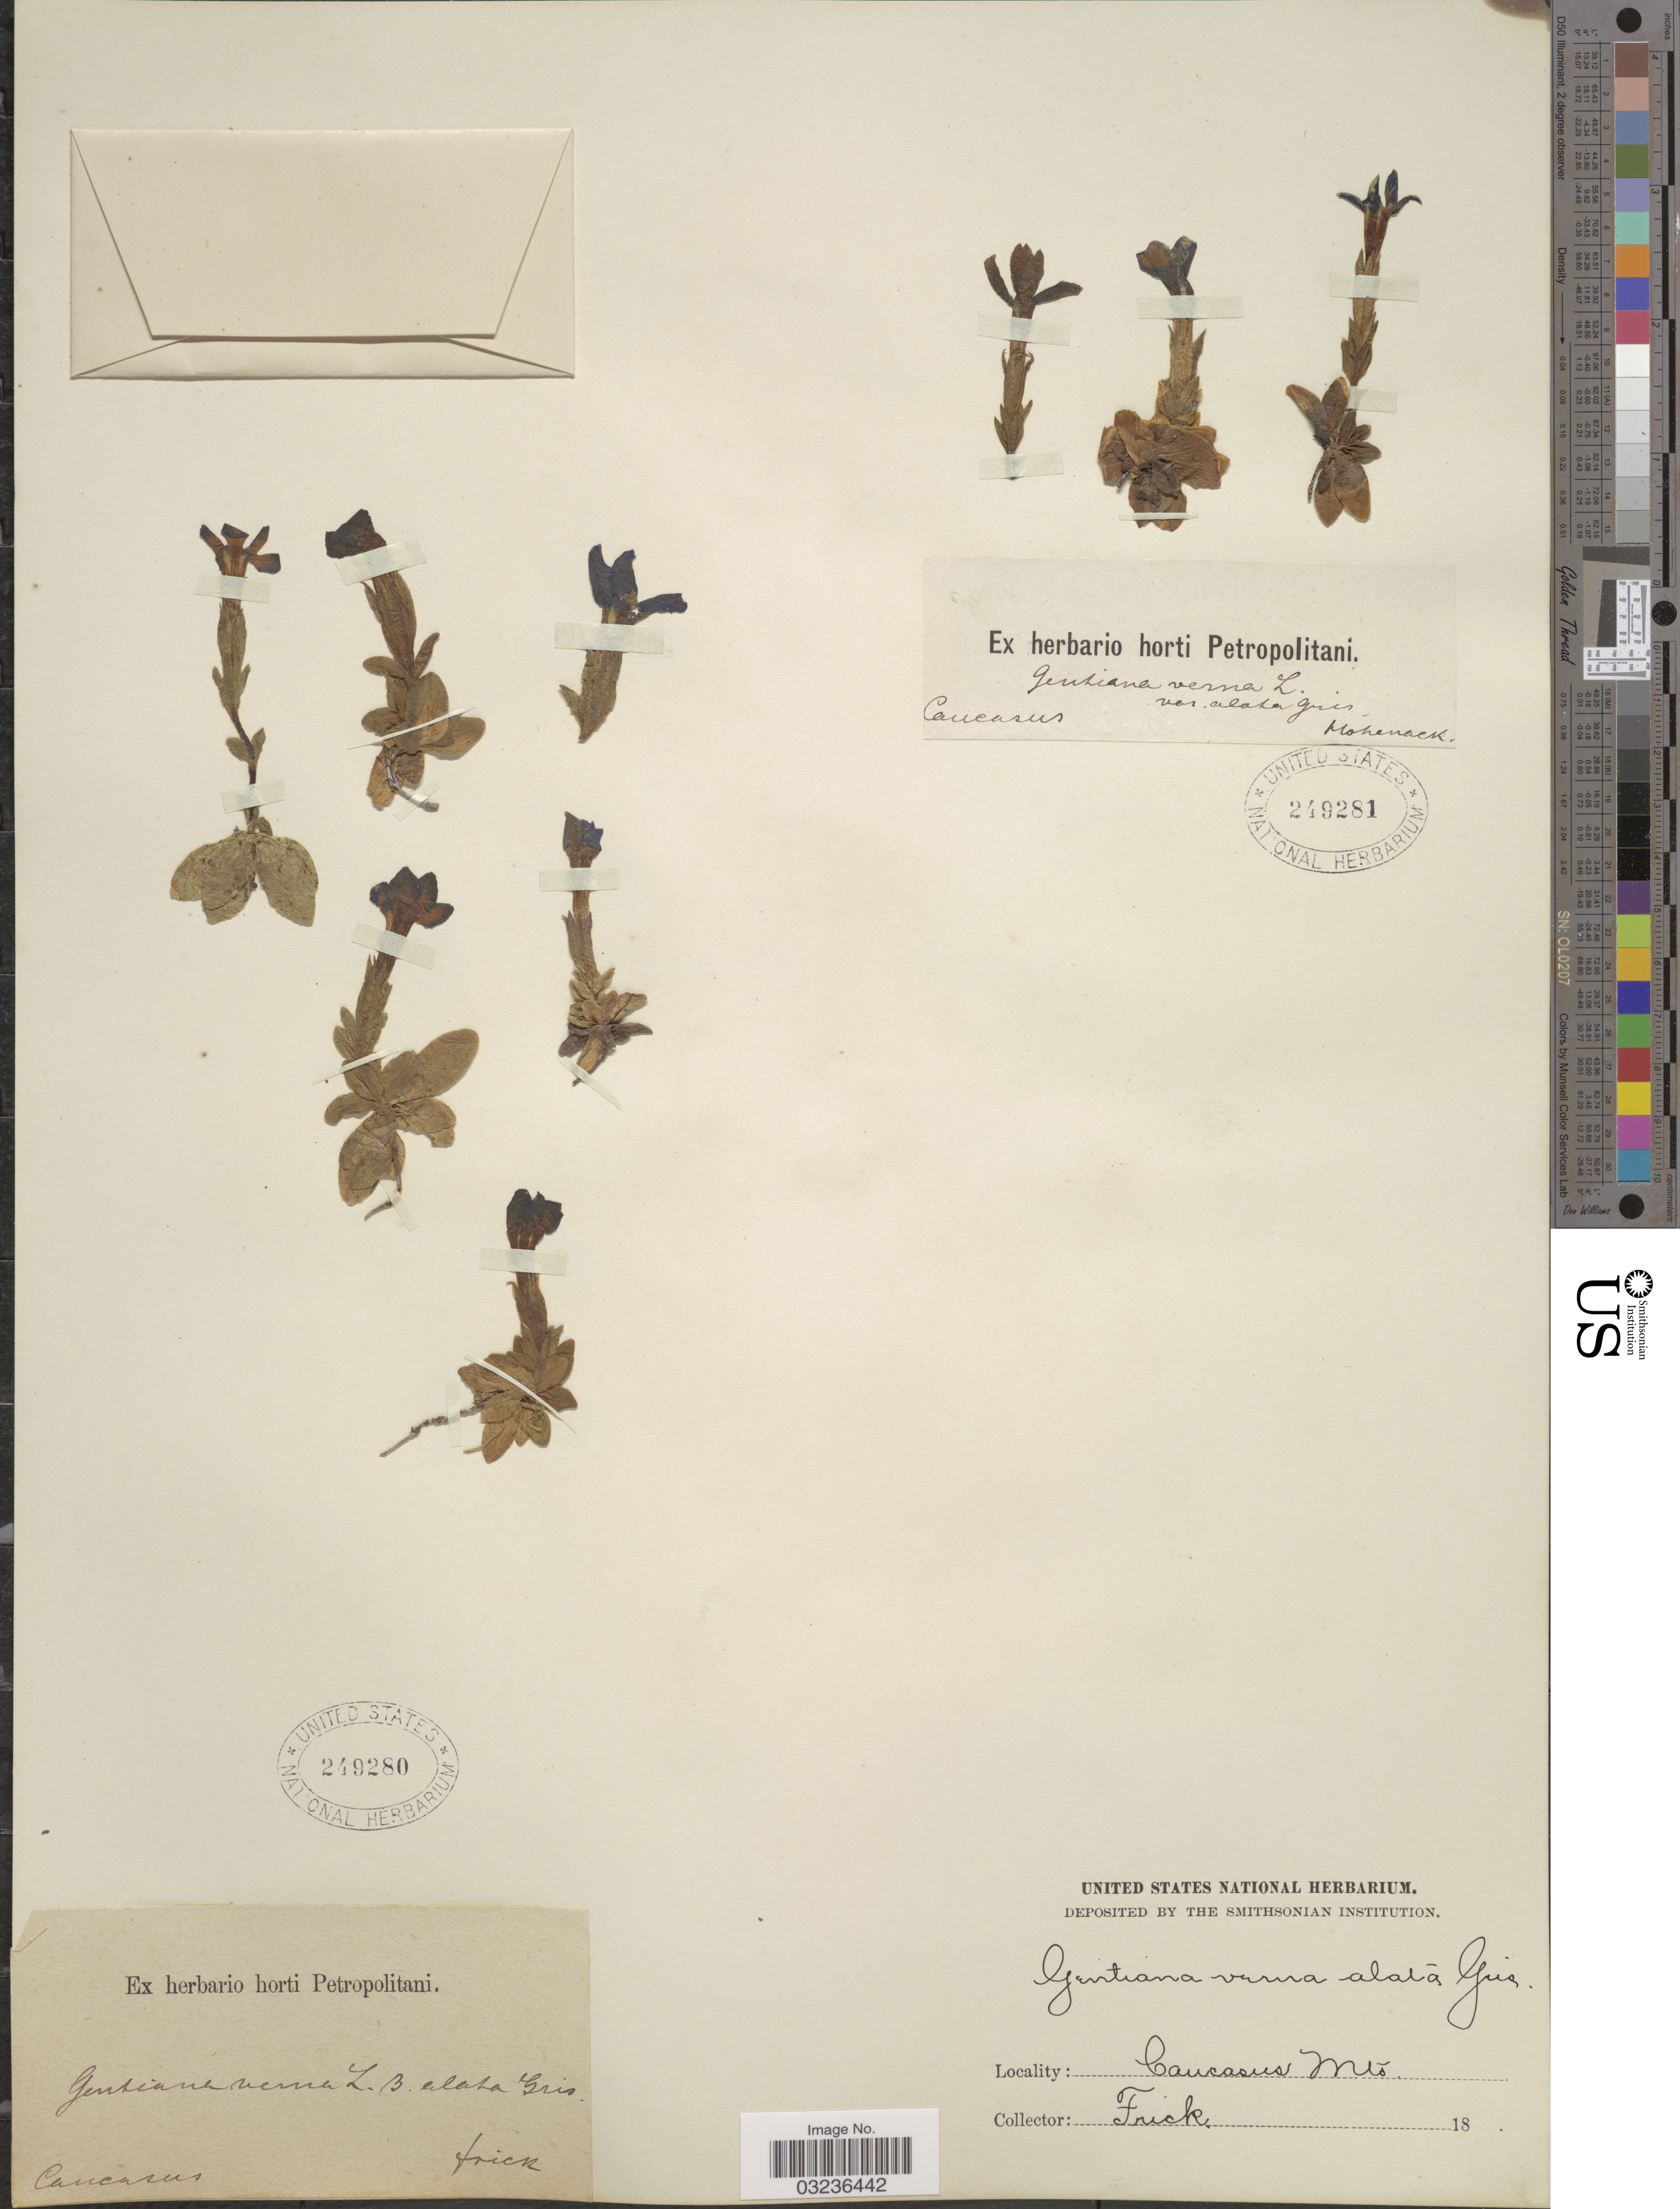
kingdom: Plantae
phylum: Tracheophyta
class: Magnoliopsida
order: Gentianales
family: Gentianaceae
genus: Gentiana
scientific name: Gentiana verna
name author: L.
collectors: Hohenack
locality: Caucasus.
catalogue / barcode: US 249281-2